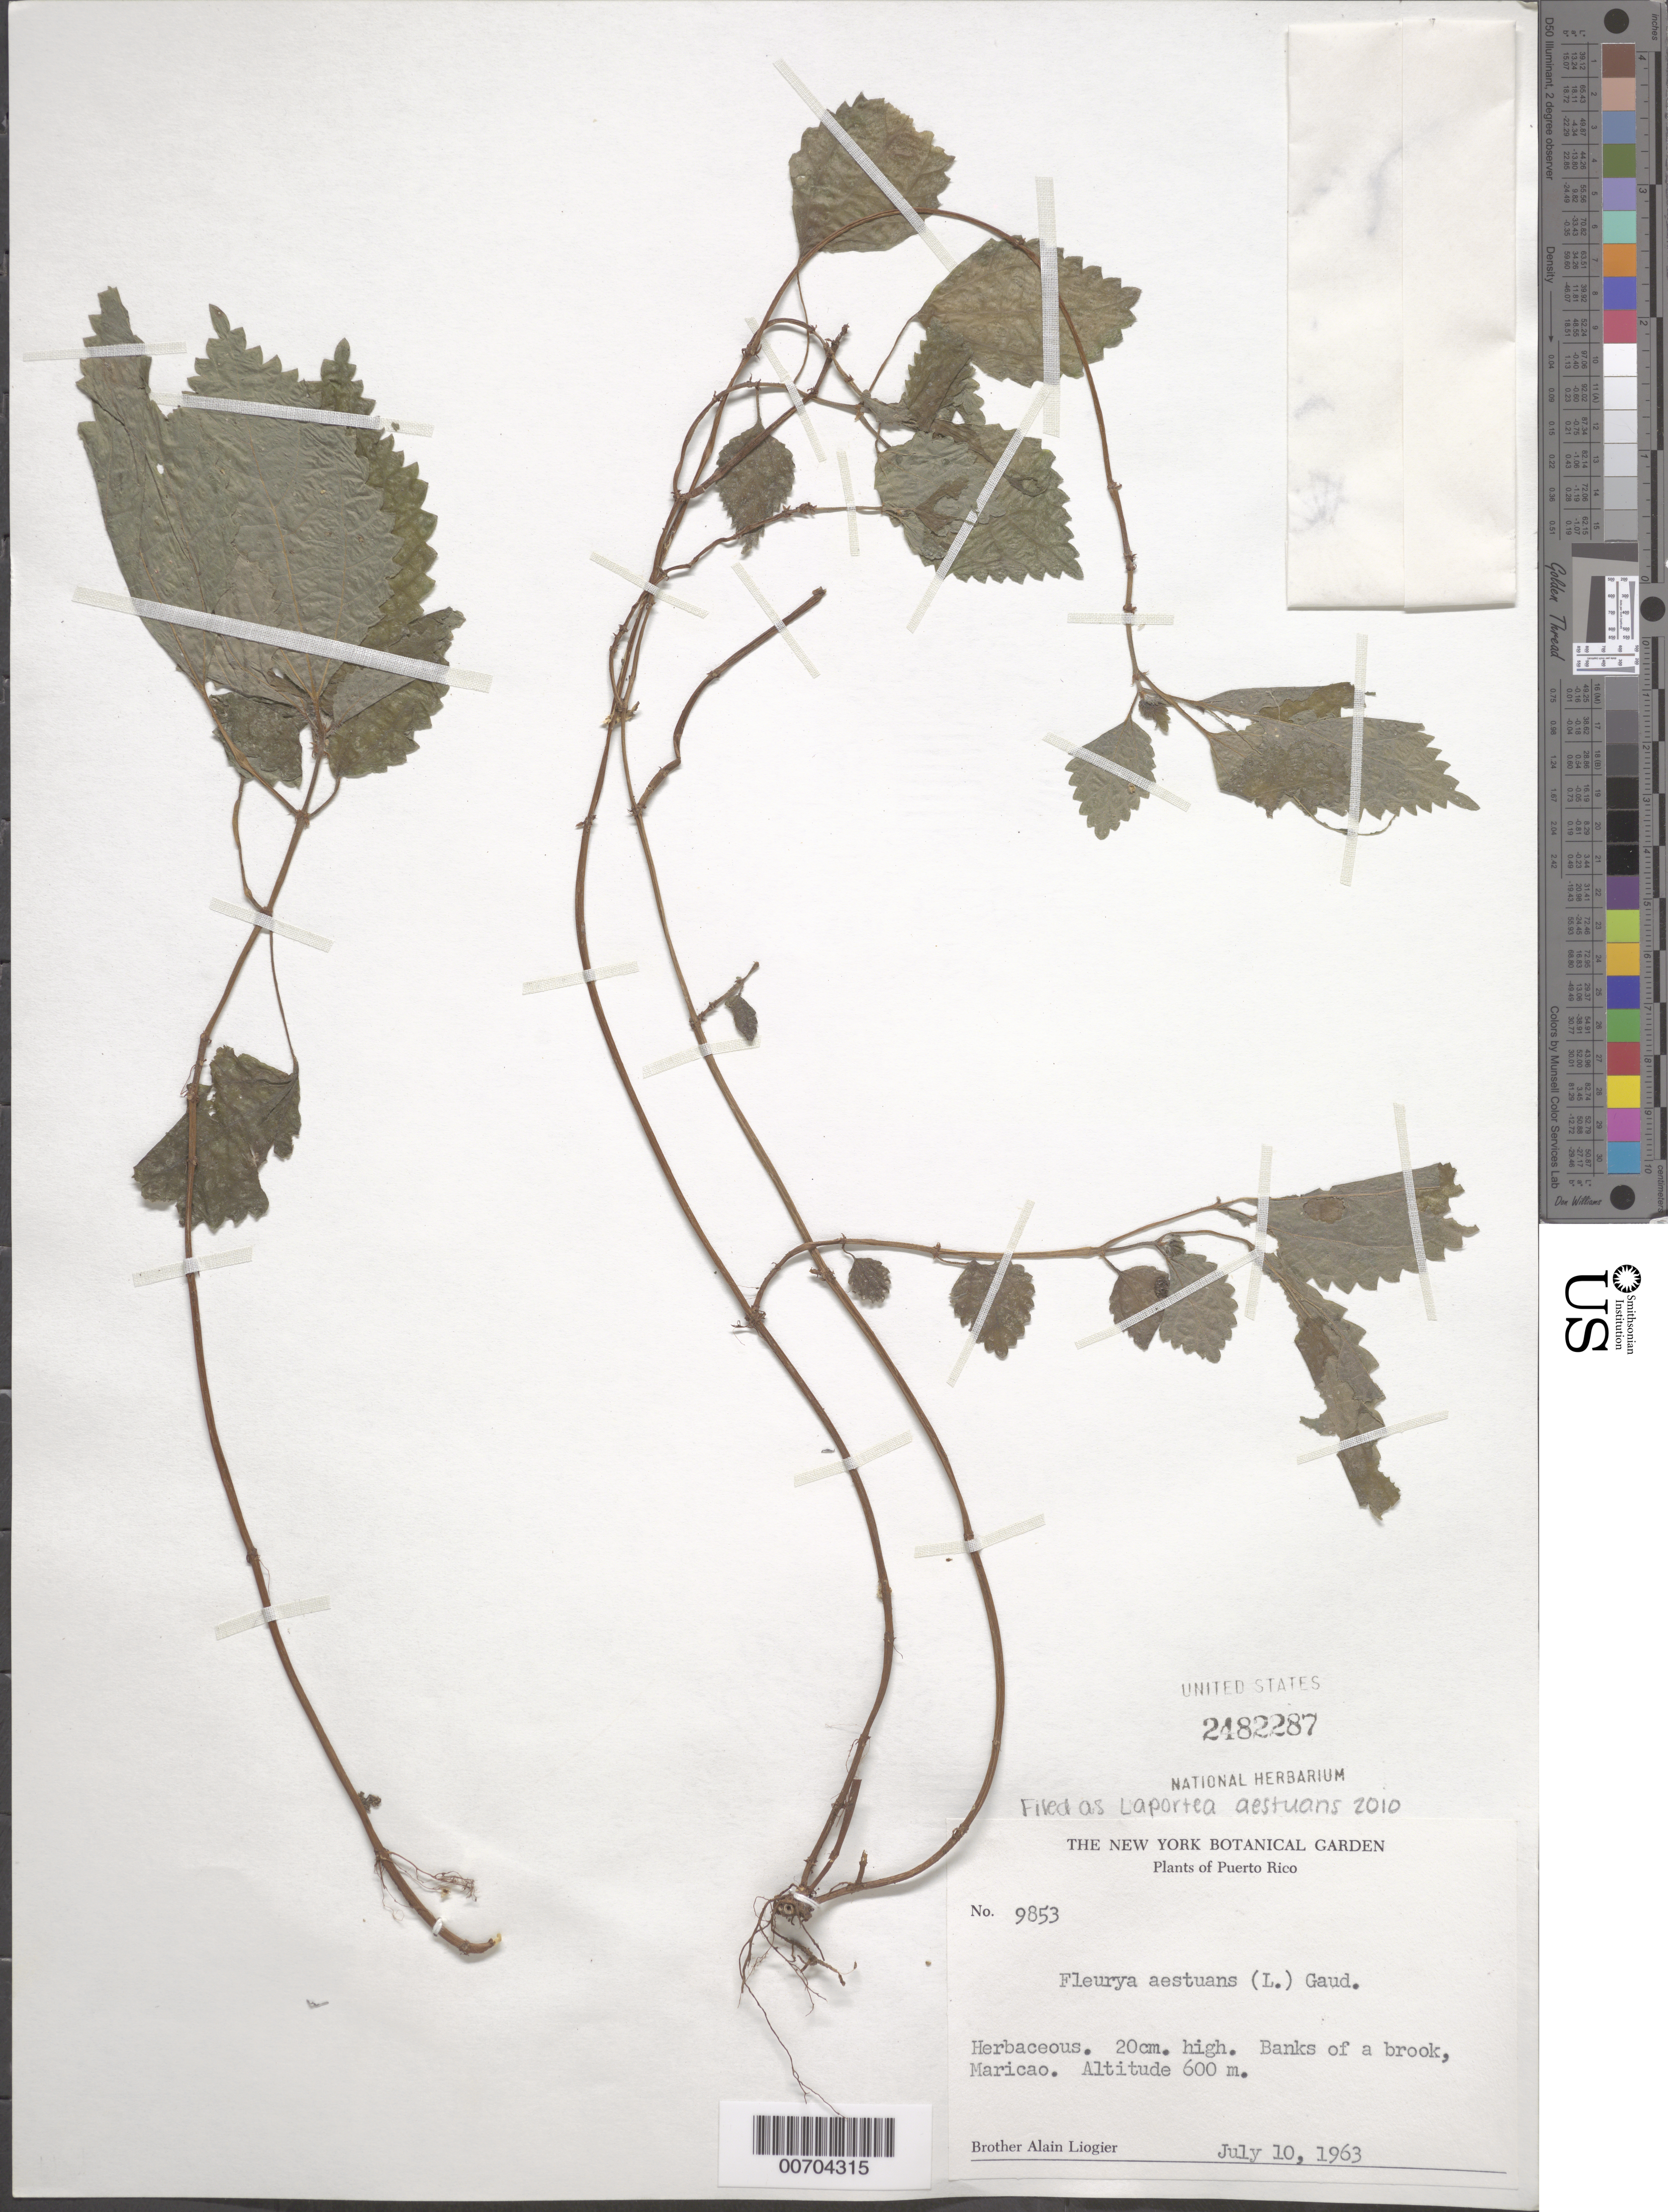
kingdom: Plantae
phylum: Tracheophyta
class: Magnoliopsida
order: Rosales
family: Urticaceae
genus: Fleurya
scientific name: Fleurya aestuans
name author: (L.) Gaudich.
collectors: A. H. Liogier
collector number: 9853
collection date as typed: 10 Jul 1963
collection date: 1963-07-10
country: Puerto Rico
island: Greater Antilles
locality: Maricao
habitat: Banks of brook.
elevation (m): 600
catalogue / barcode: US 2482287